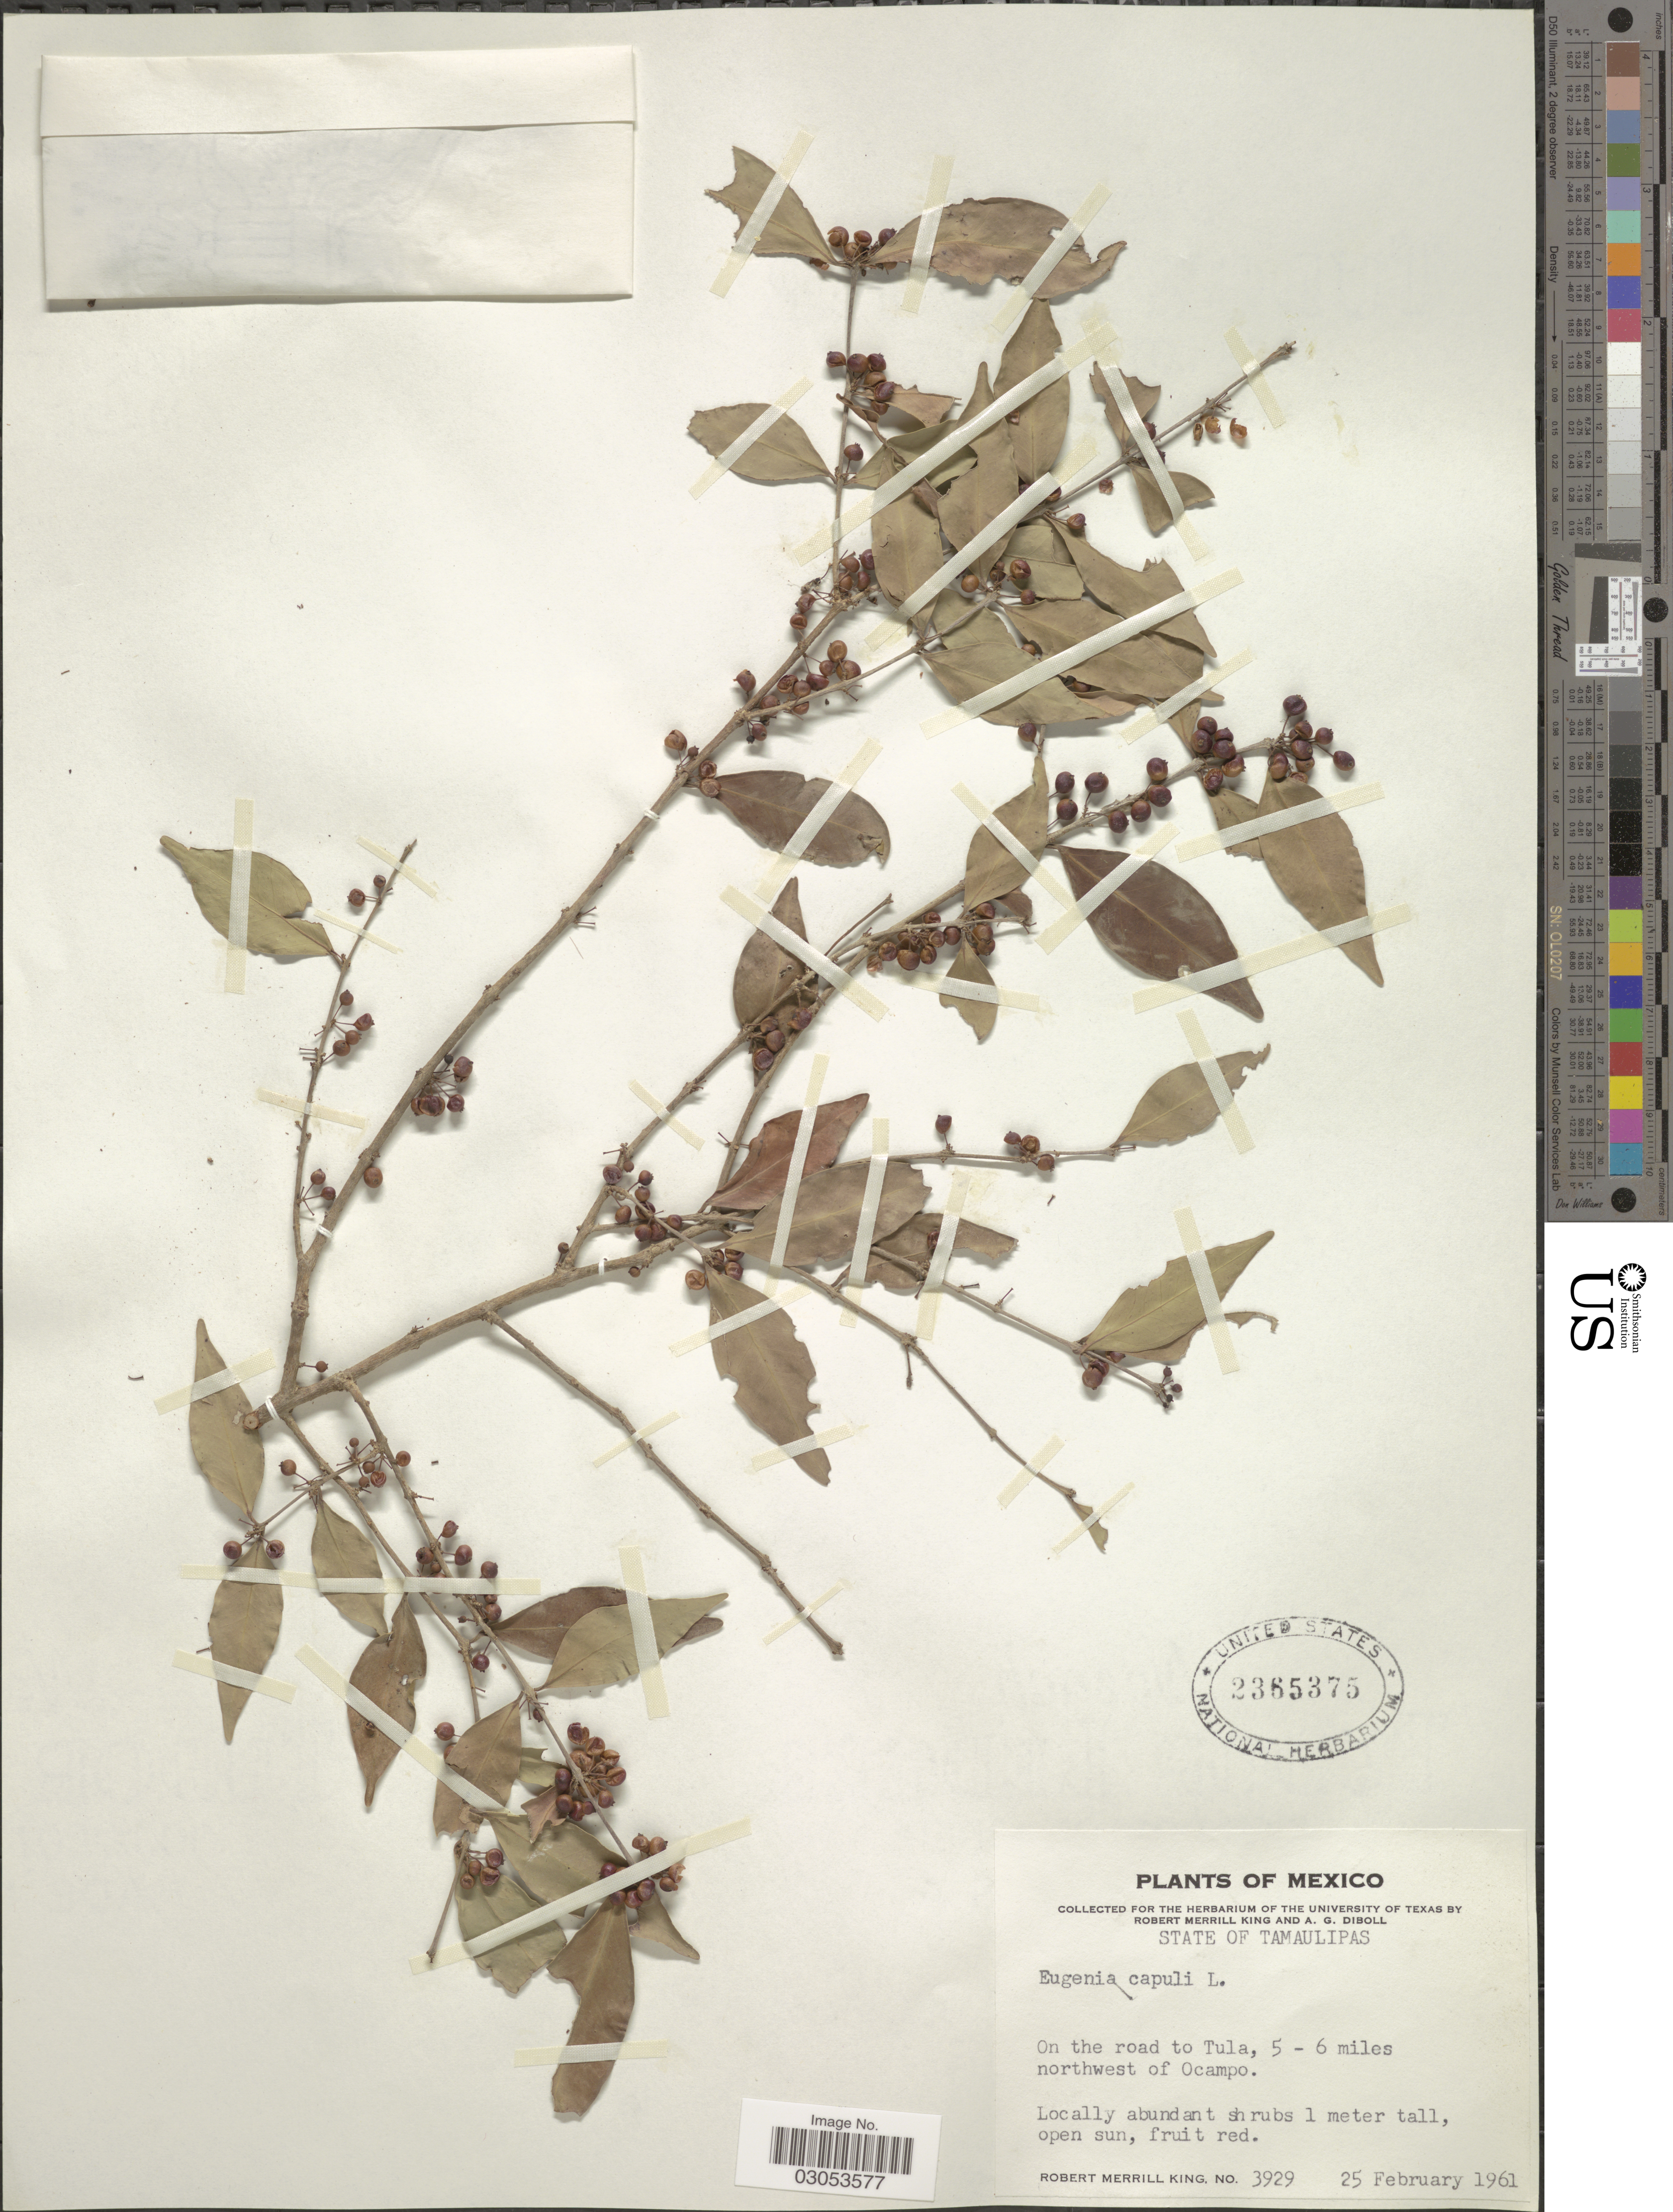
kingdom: Plantae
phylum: Tracheophyta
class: Magnoliopsida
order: Myrtales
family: Myrtaceae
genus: Eugenia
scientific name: Eugenia capuli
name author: (Schltdl. & Cham.) Hook. & Arn.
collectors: R. M. King & A. Diboll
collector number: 3929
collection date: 1961-02-25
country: Mexico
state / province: Tamaulipas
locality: State of Tamaulipas. On the road to Tula, 5-6 miles northwest of Ocampo.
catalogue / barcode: US 2365375